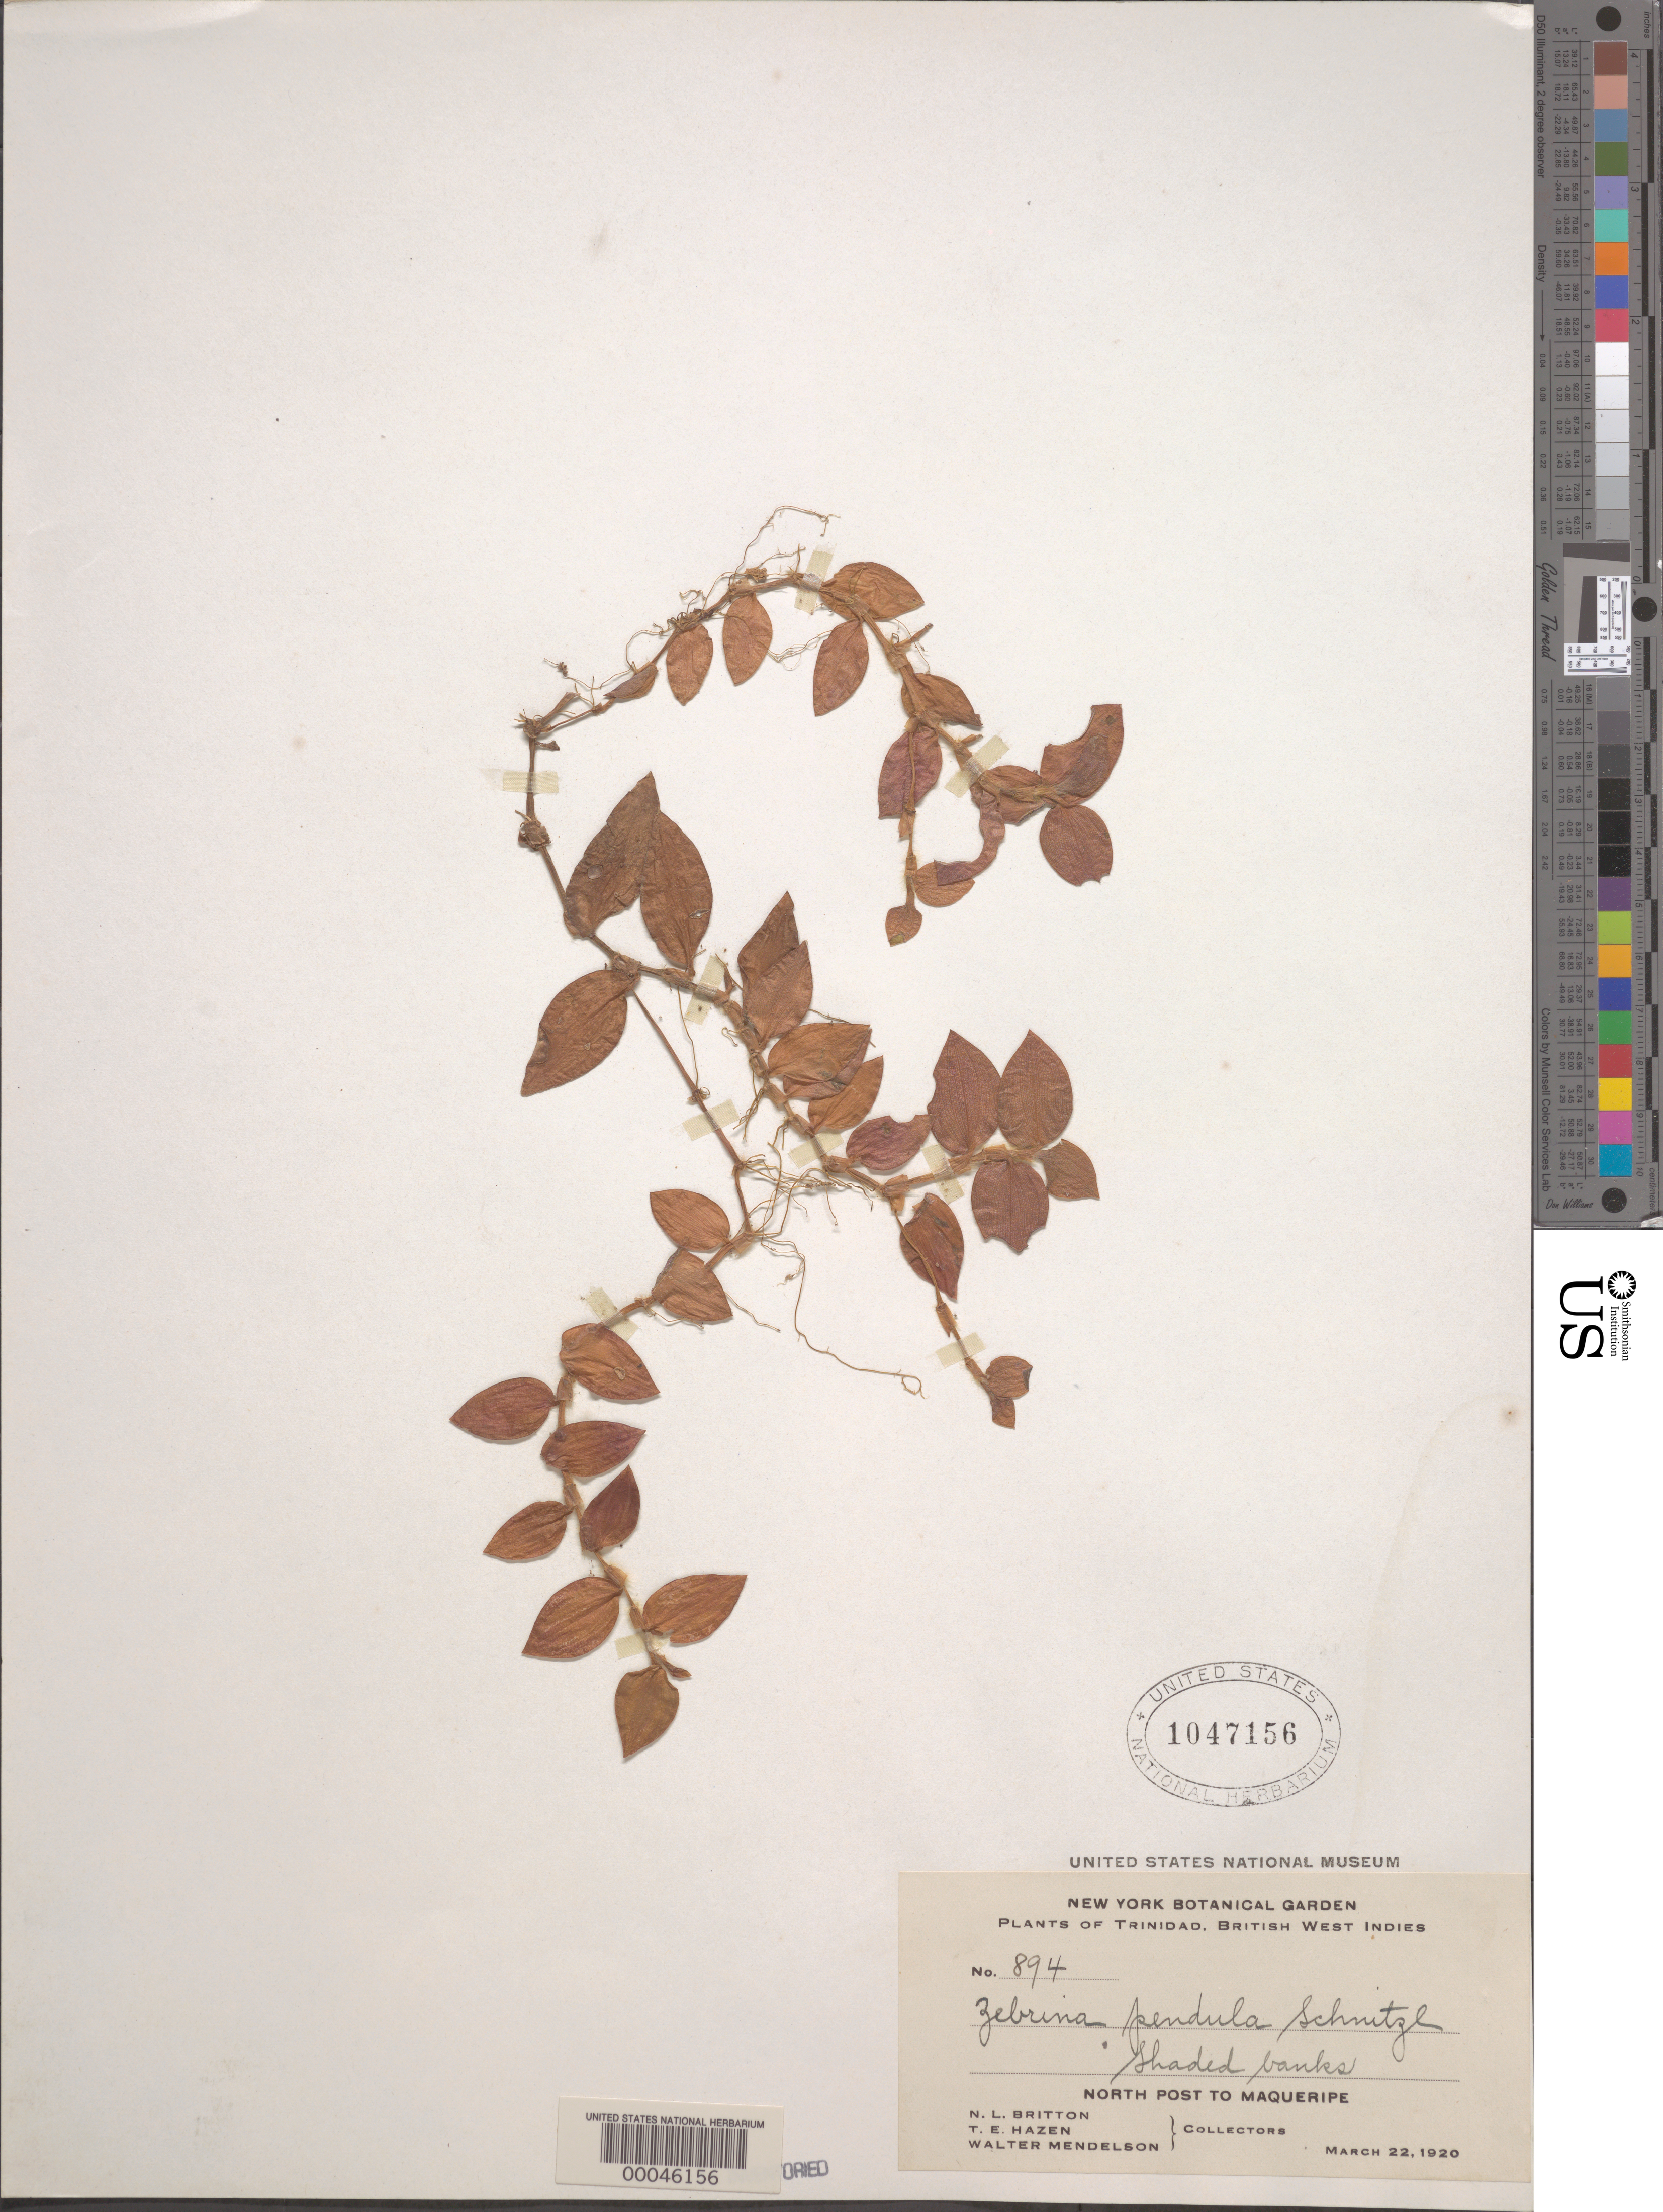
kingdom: Plantae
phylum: Tracheophyta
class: Liliopsida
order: Commelinales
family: Commelinaceae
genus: Tradescantia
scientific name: Tradescantia zebrina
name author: Bosse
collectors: N. Britton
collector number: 894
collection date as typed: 22 Mar 1920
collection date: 1920-03-22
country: Trinidad and Tobago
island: Trinidad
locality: North post to maqueripe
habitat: Shaded banks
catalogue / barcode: US 1047156